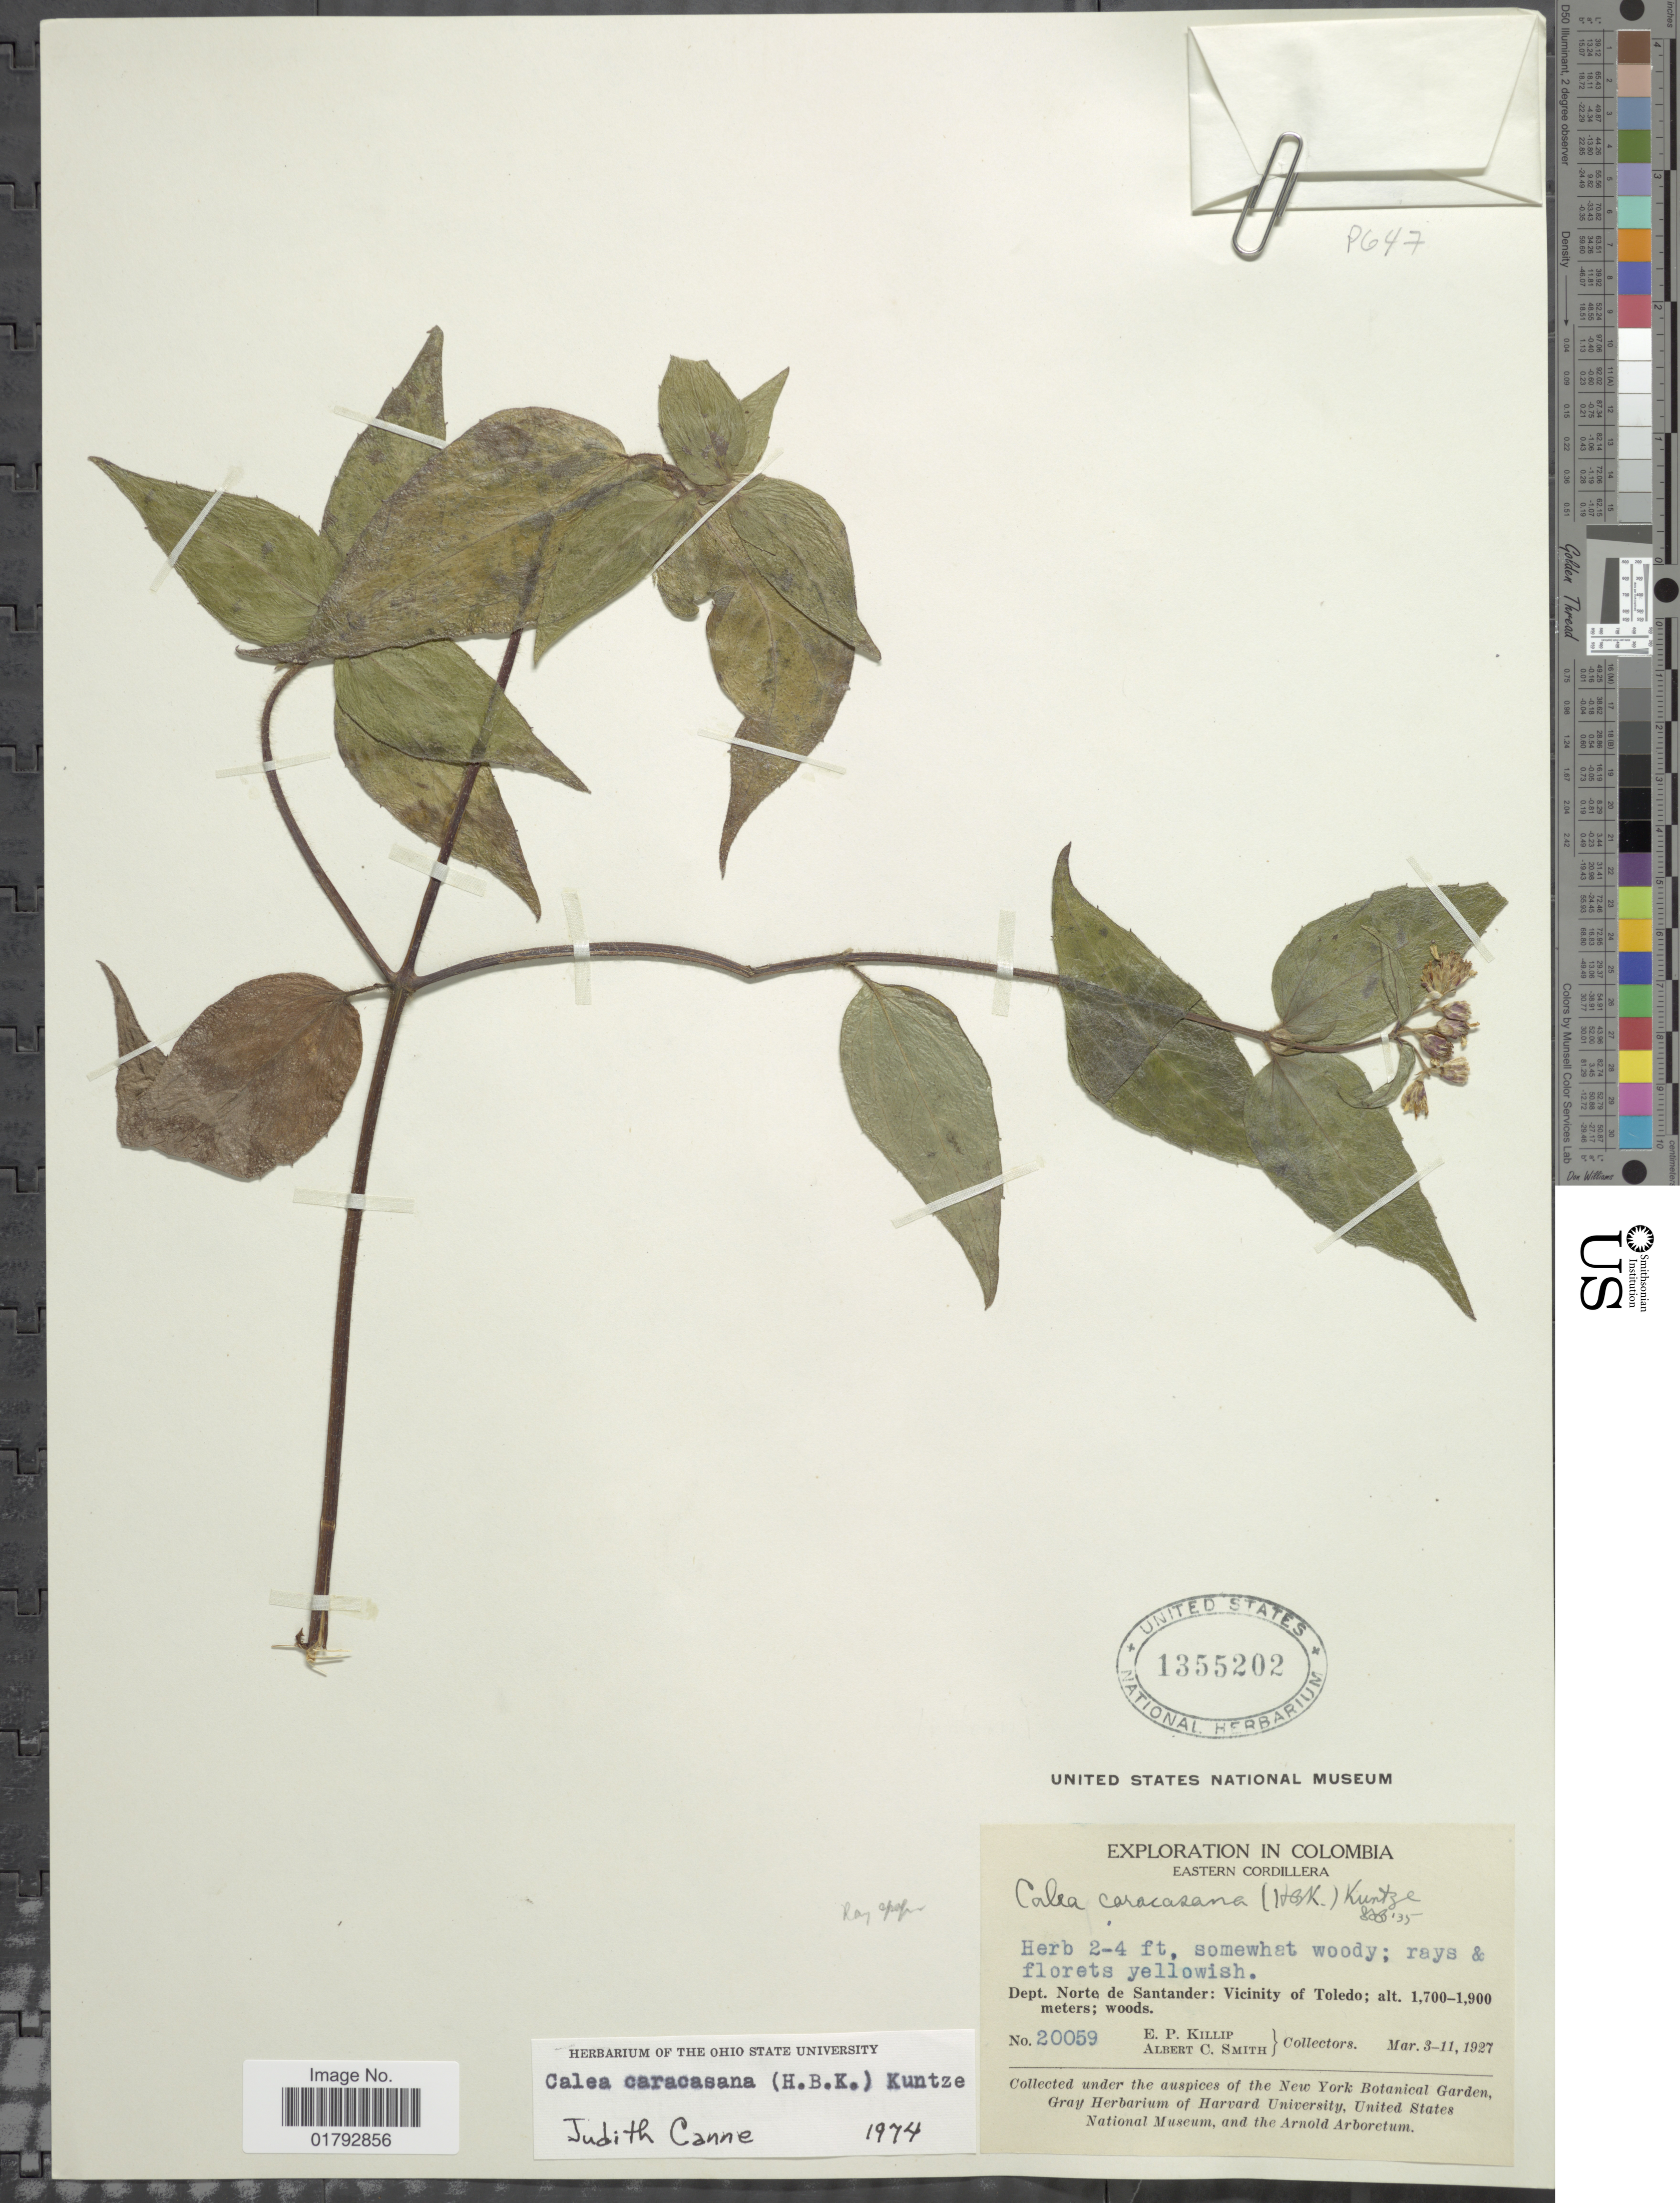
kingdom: Plantae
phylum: Tracheophyta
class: Magnoliopsida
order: Asterales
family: Asteraceae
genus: Alloispermum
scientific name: Alloispermum caracasanum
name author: (Kunth) H. Rob.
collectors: E. P. Killip & A. C. Smith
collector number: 20059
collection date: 1927-03-03/1927-03-11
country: Colombia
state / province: Norte de Santander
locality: Dept. Norte de Santander: Vicinity of Toledo.Eastern Cordillera.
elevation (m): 1700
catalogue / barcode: US 1355202